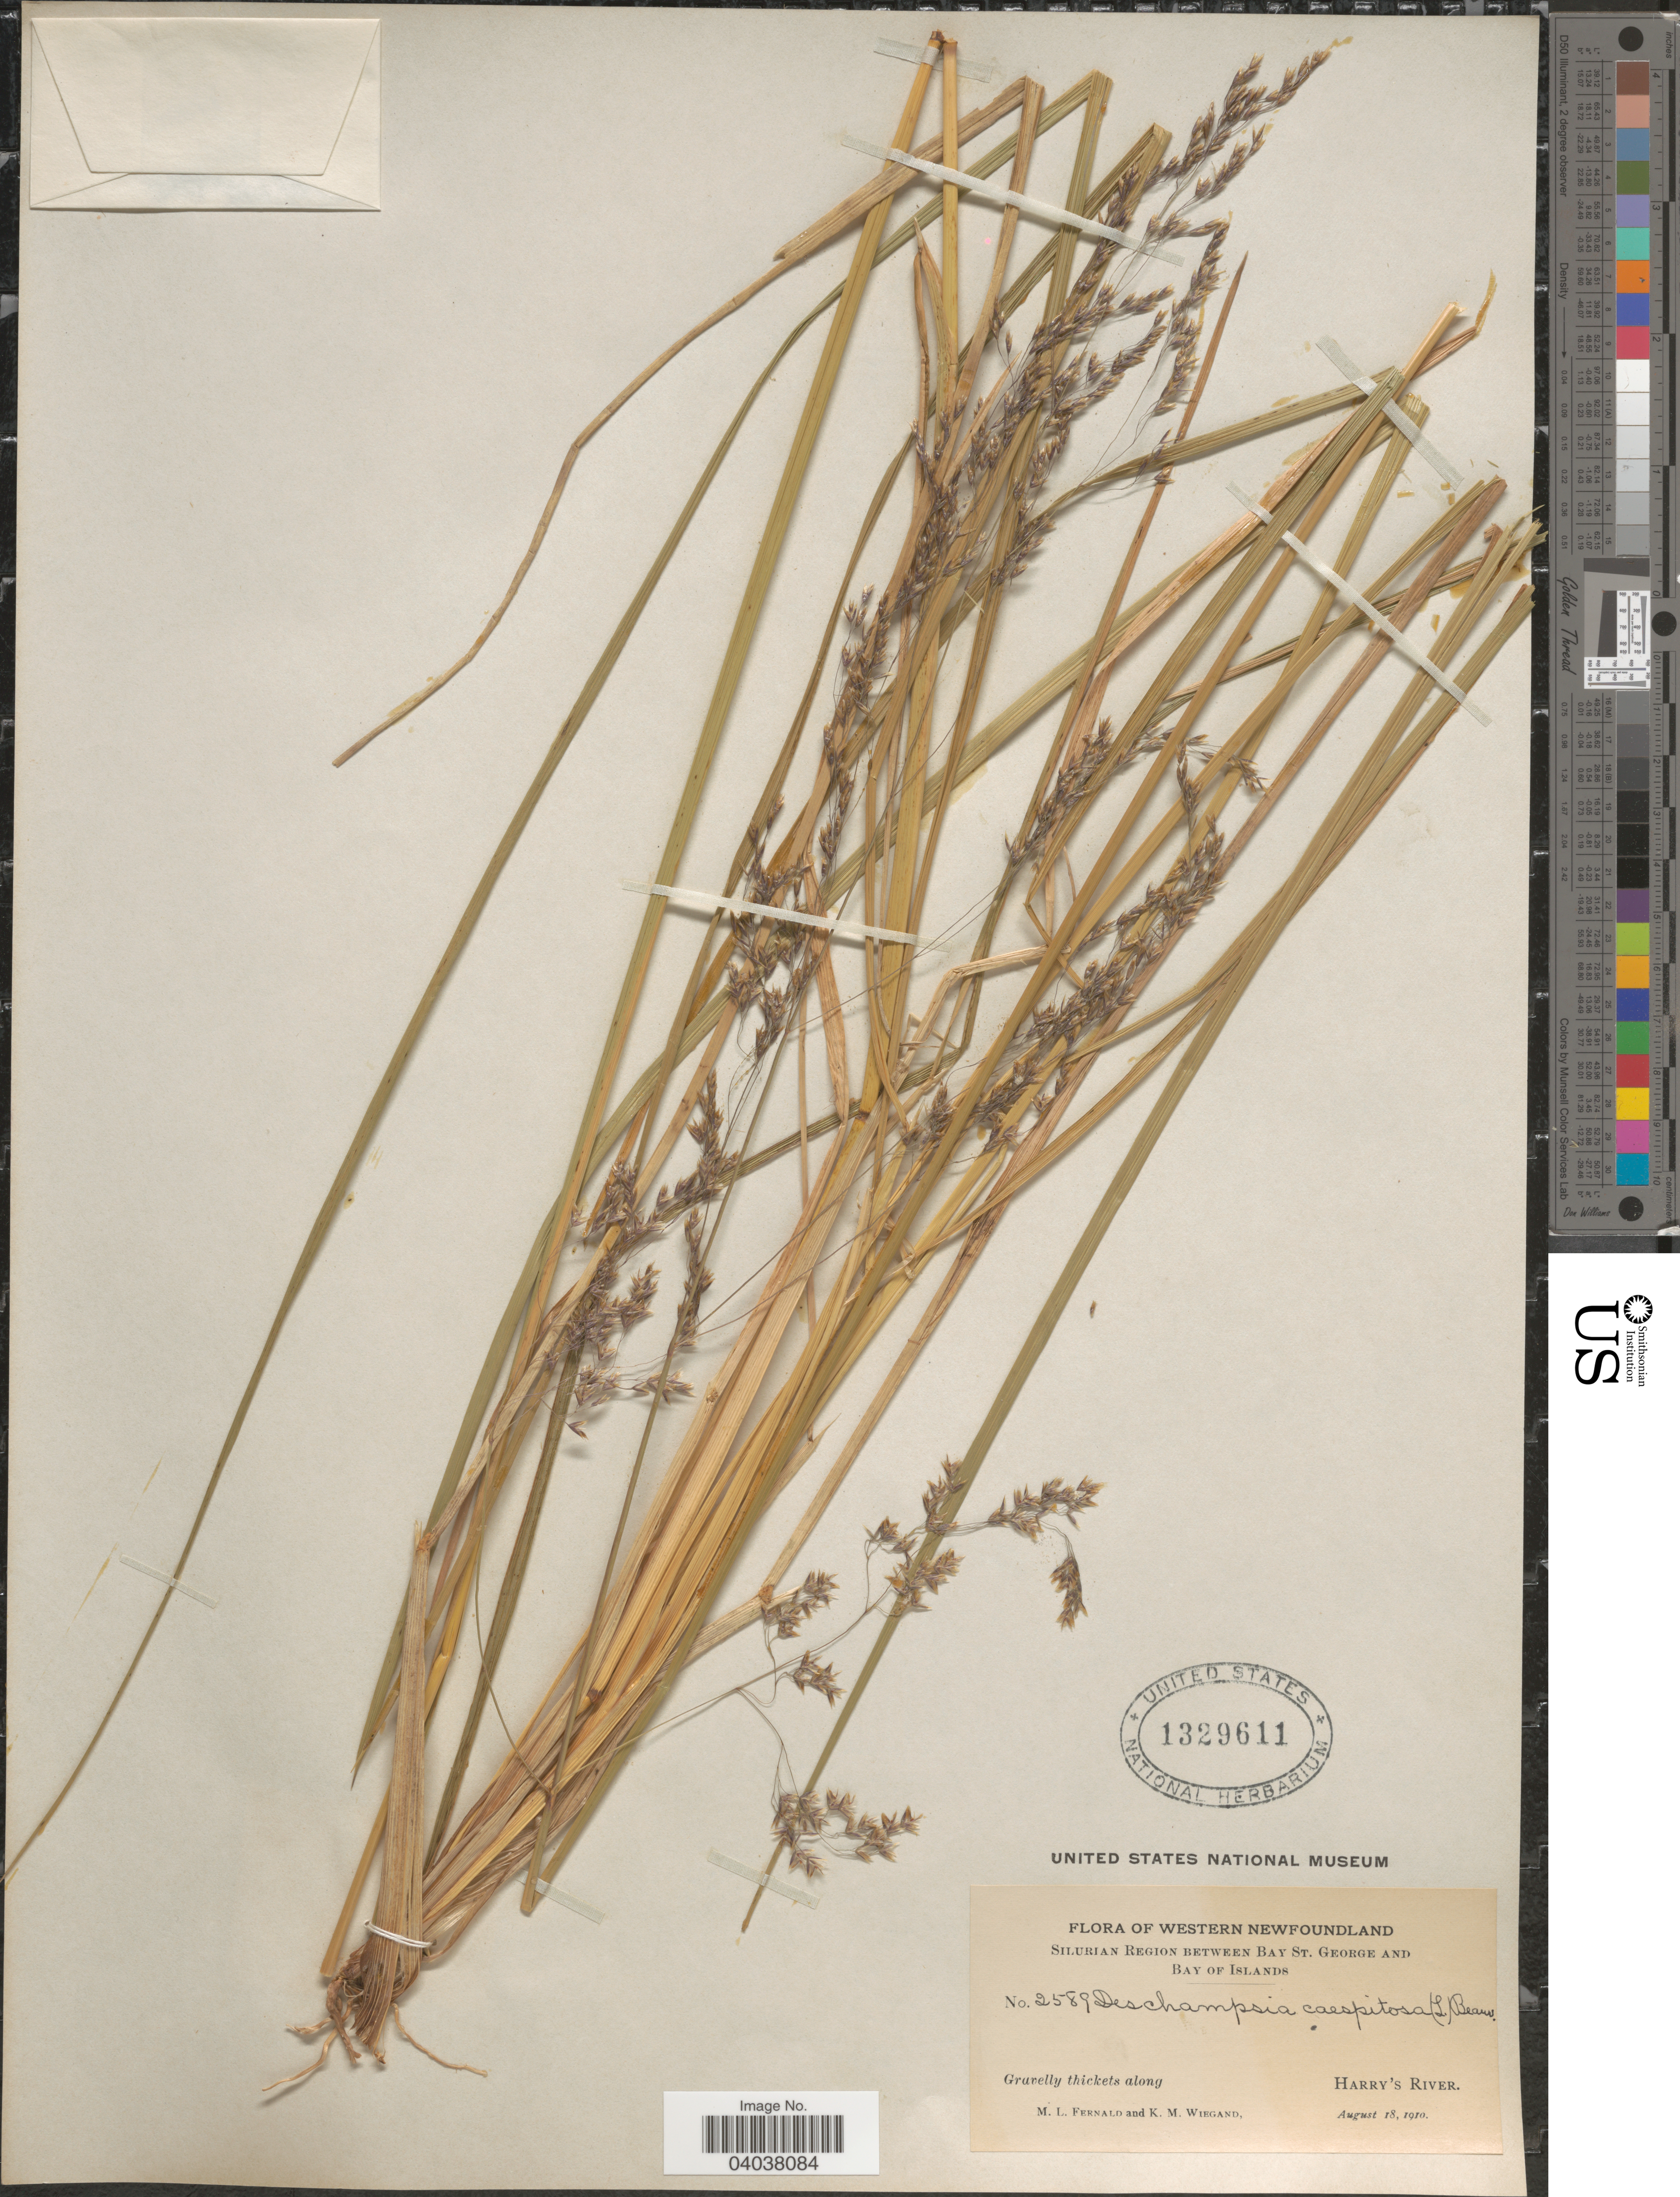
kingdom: Plantae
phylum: Tracheophyta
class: Liliopsida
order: Poales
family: Poaceae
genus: Deschampsia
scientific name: Deschampsia cespitosa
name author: (L.) P. Beauv.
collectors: M. L. Fernald & K. M. Wiegand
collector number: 2589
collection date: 1910-08-18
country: Canada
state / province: Newfoundland and Labrador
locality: Western Newfoundland. Silurian Region between Bay St. George and Bay of Islands. Along Harry's River.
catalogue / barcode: US 1329611